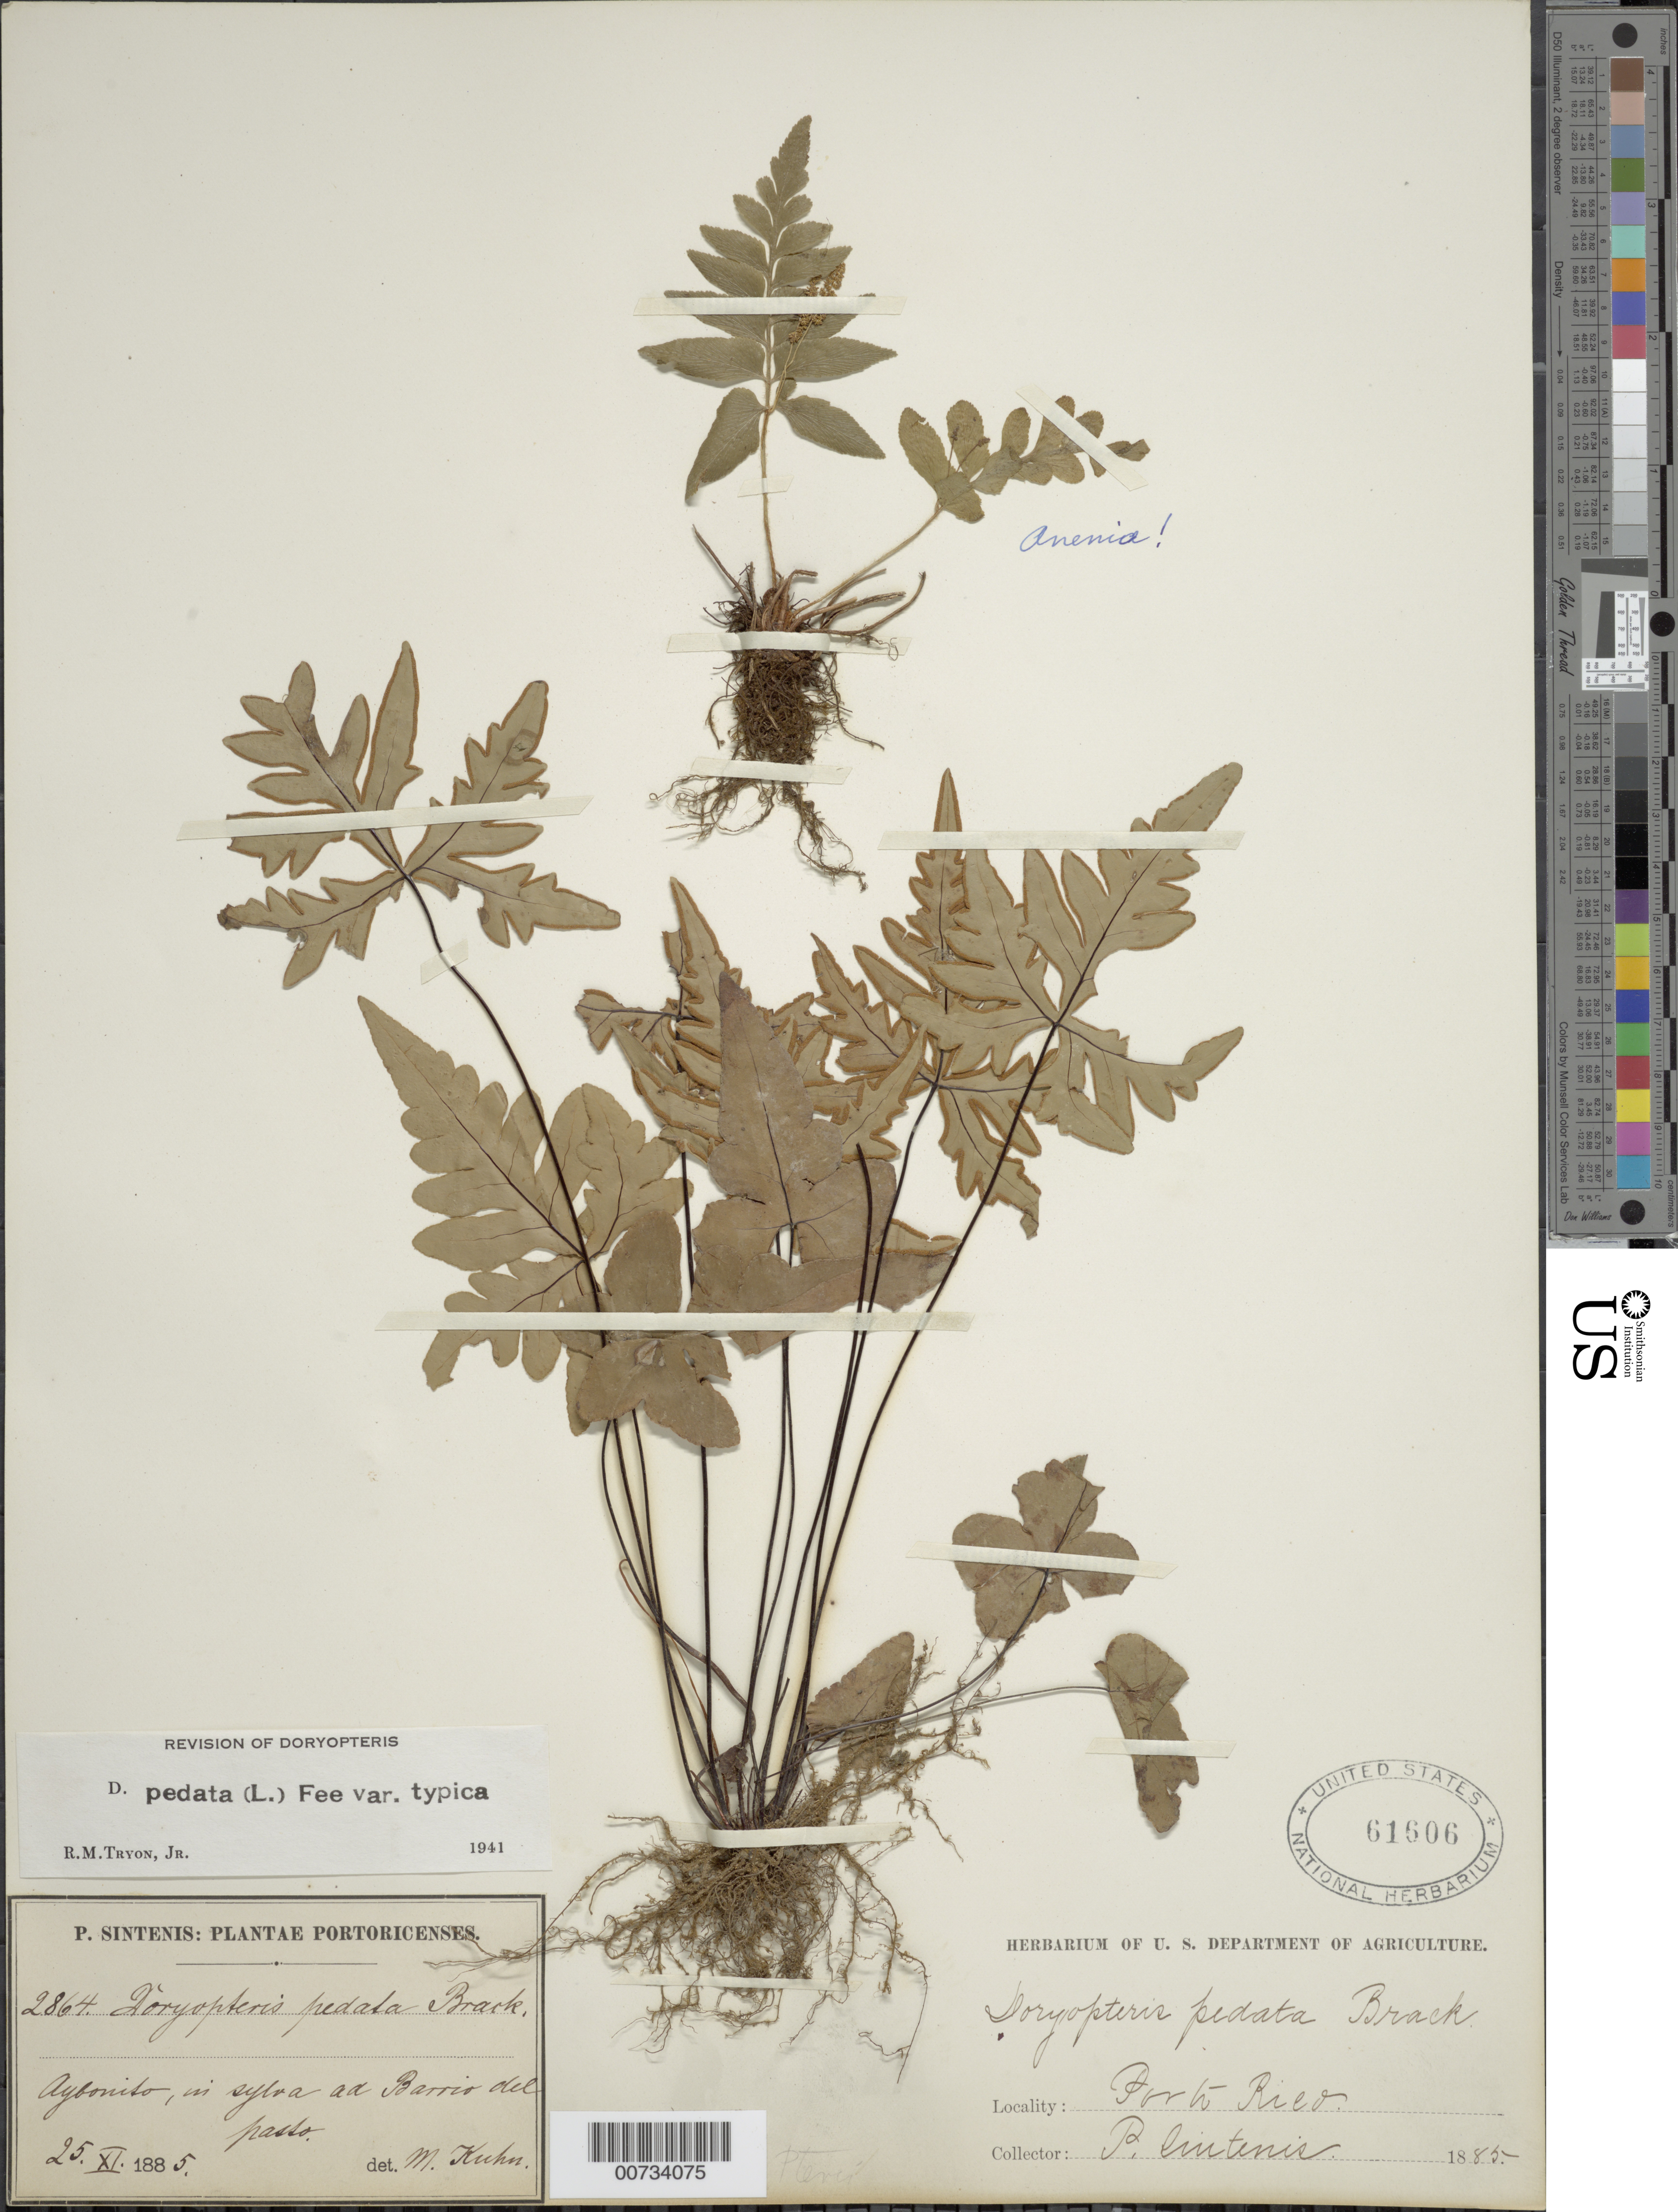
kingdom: Plantae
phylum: Tracheophyta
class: Polypodiopsida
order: Polypodiales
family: Pteridaceae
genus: Doryopteris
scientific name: Doryopteris pedata var. typica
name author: (L.) Fée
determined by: Tryon, Rolla M., Jr.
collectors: P. Sintenis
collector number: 2864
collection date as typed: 25 Nov 1885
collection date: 1885-11-25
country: Puerto Rico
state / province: Abonito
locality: Aibonito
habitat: In sylva ad Barrio del Passo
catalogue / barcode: US 61606